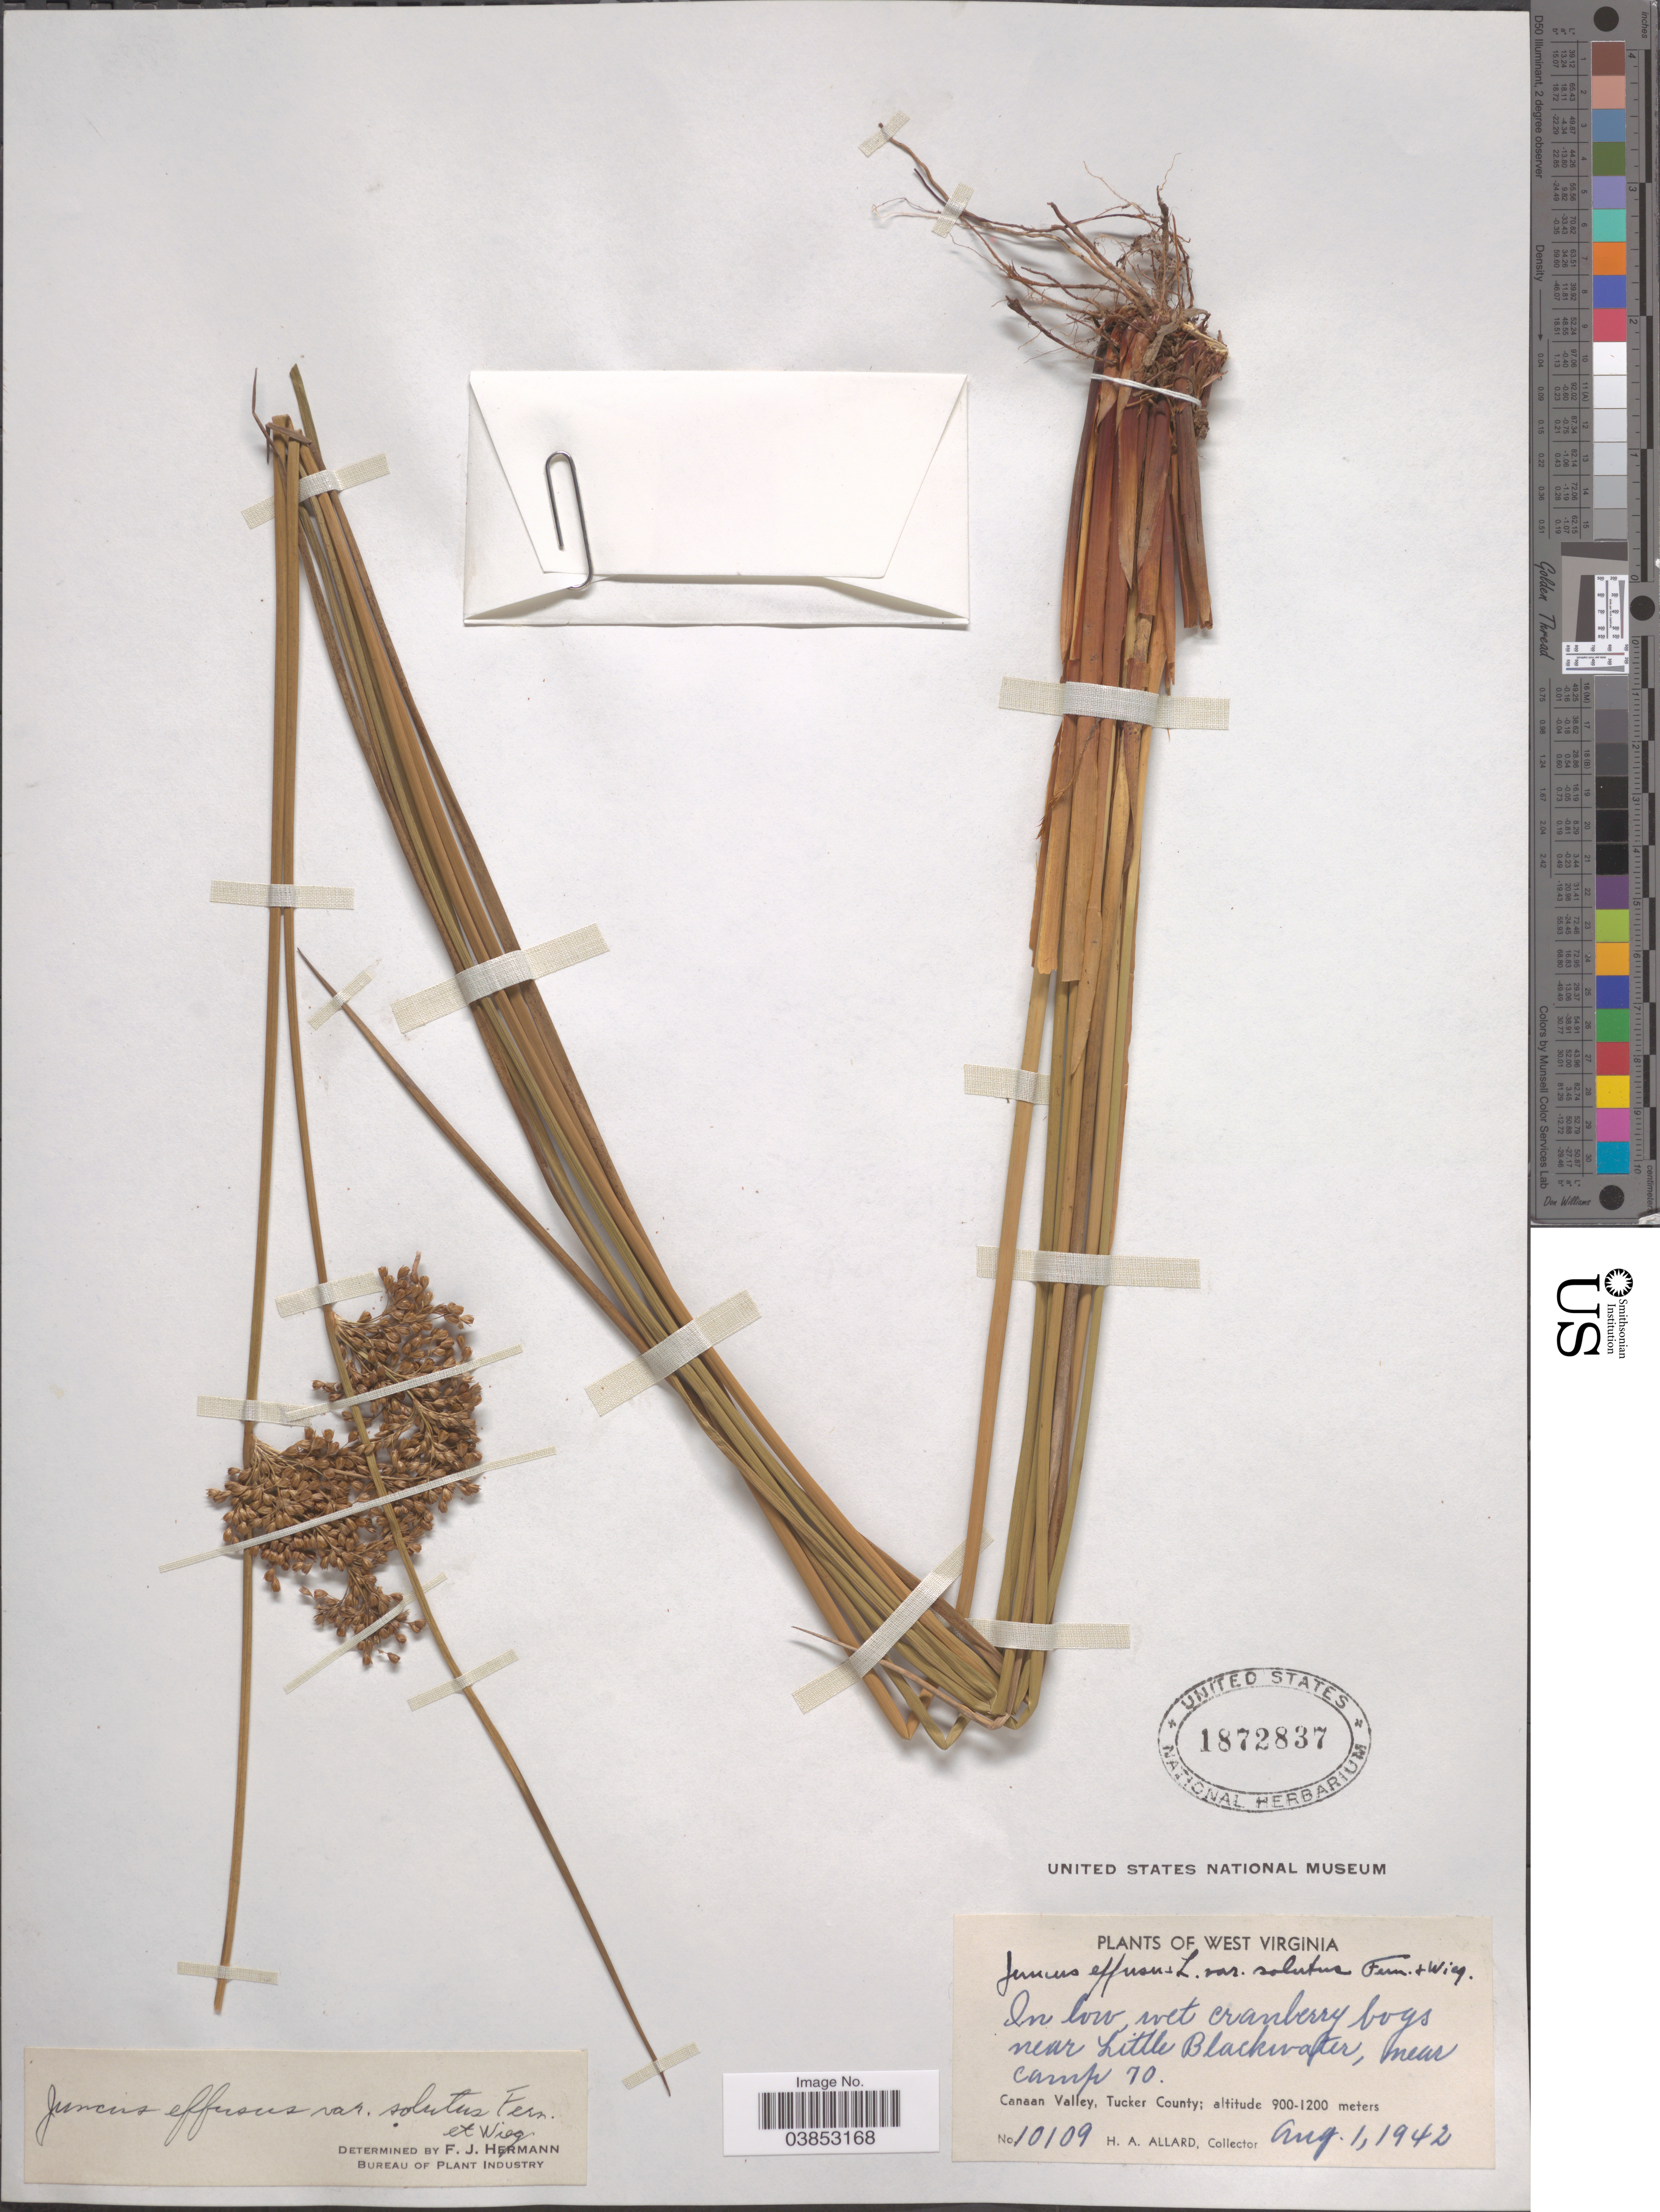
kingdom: Plantae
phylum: Tracheophyta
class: Liliopsida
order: Poales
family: Juncaceae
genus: Juncus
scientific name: Juncus effusus var. solutus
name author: Fernald & Wiegand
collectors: H. A. Allard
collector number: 10109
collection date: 1942-08-01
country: United States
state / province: West Virginia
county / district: Tucker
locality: In low, wet cranberry bogs near Little Blackwater, near camp 70. Canaan Valley, Tucker County.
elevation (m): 900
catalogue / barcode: US 1872837